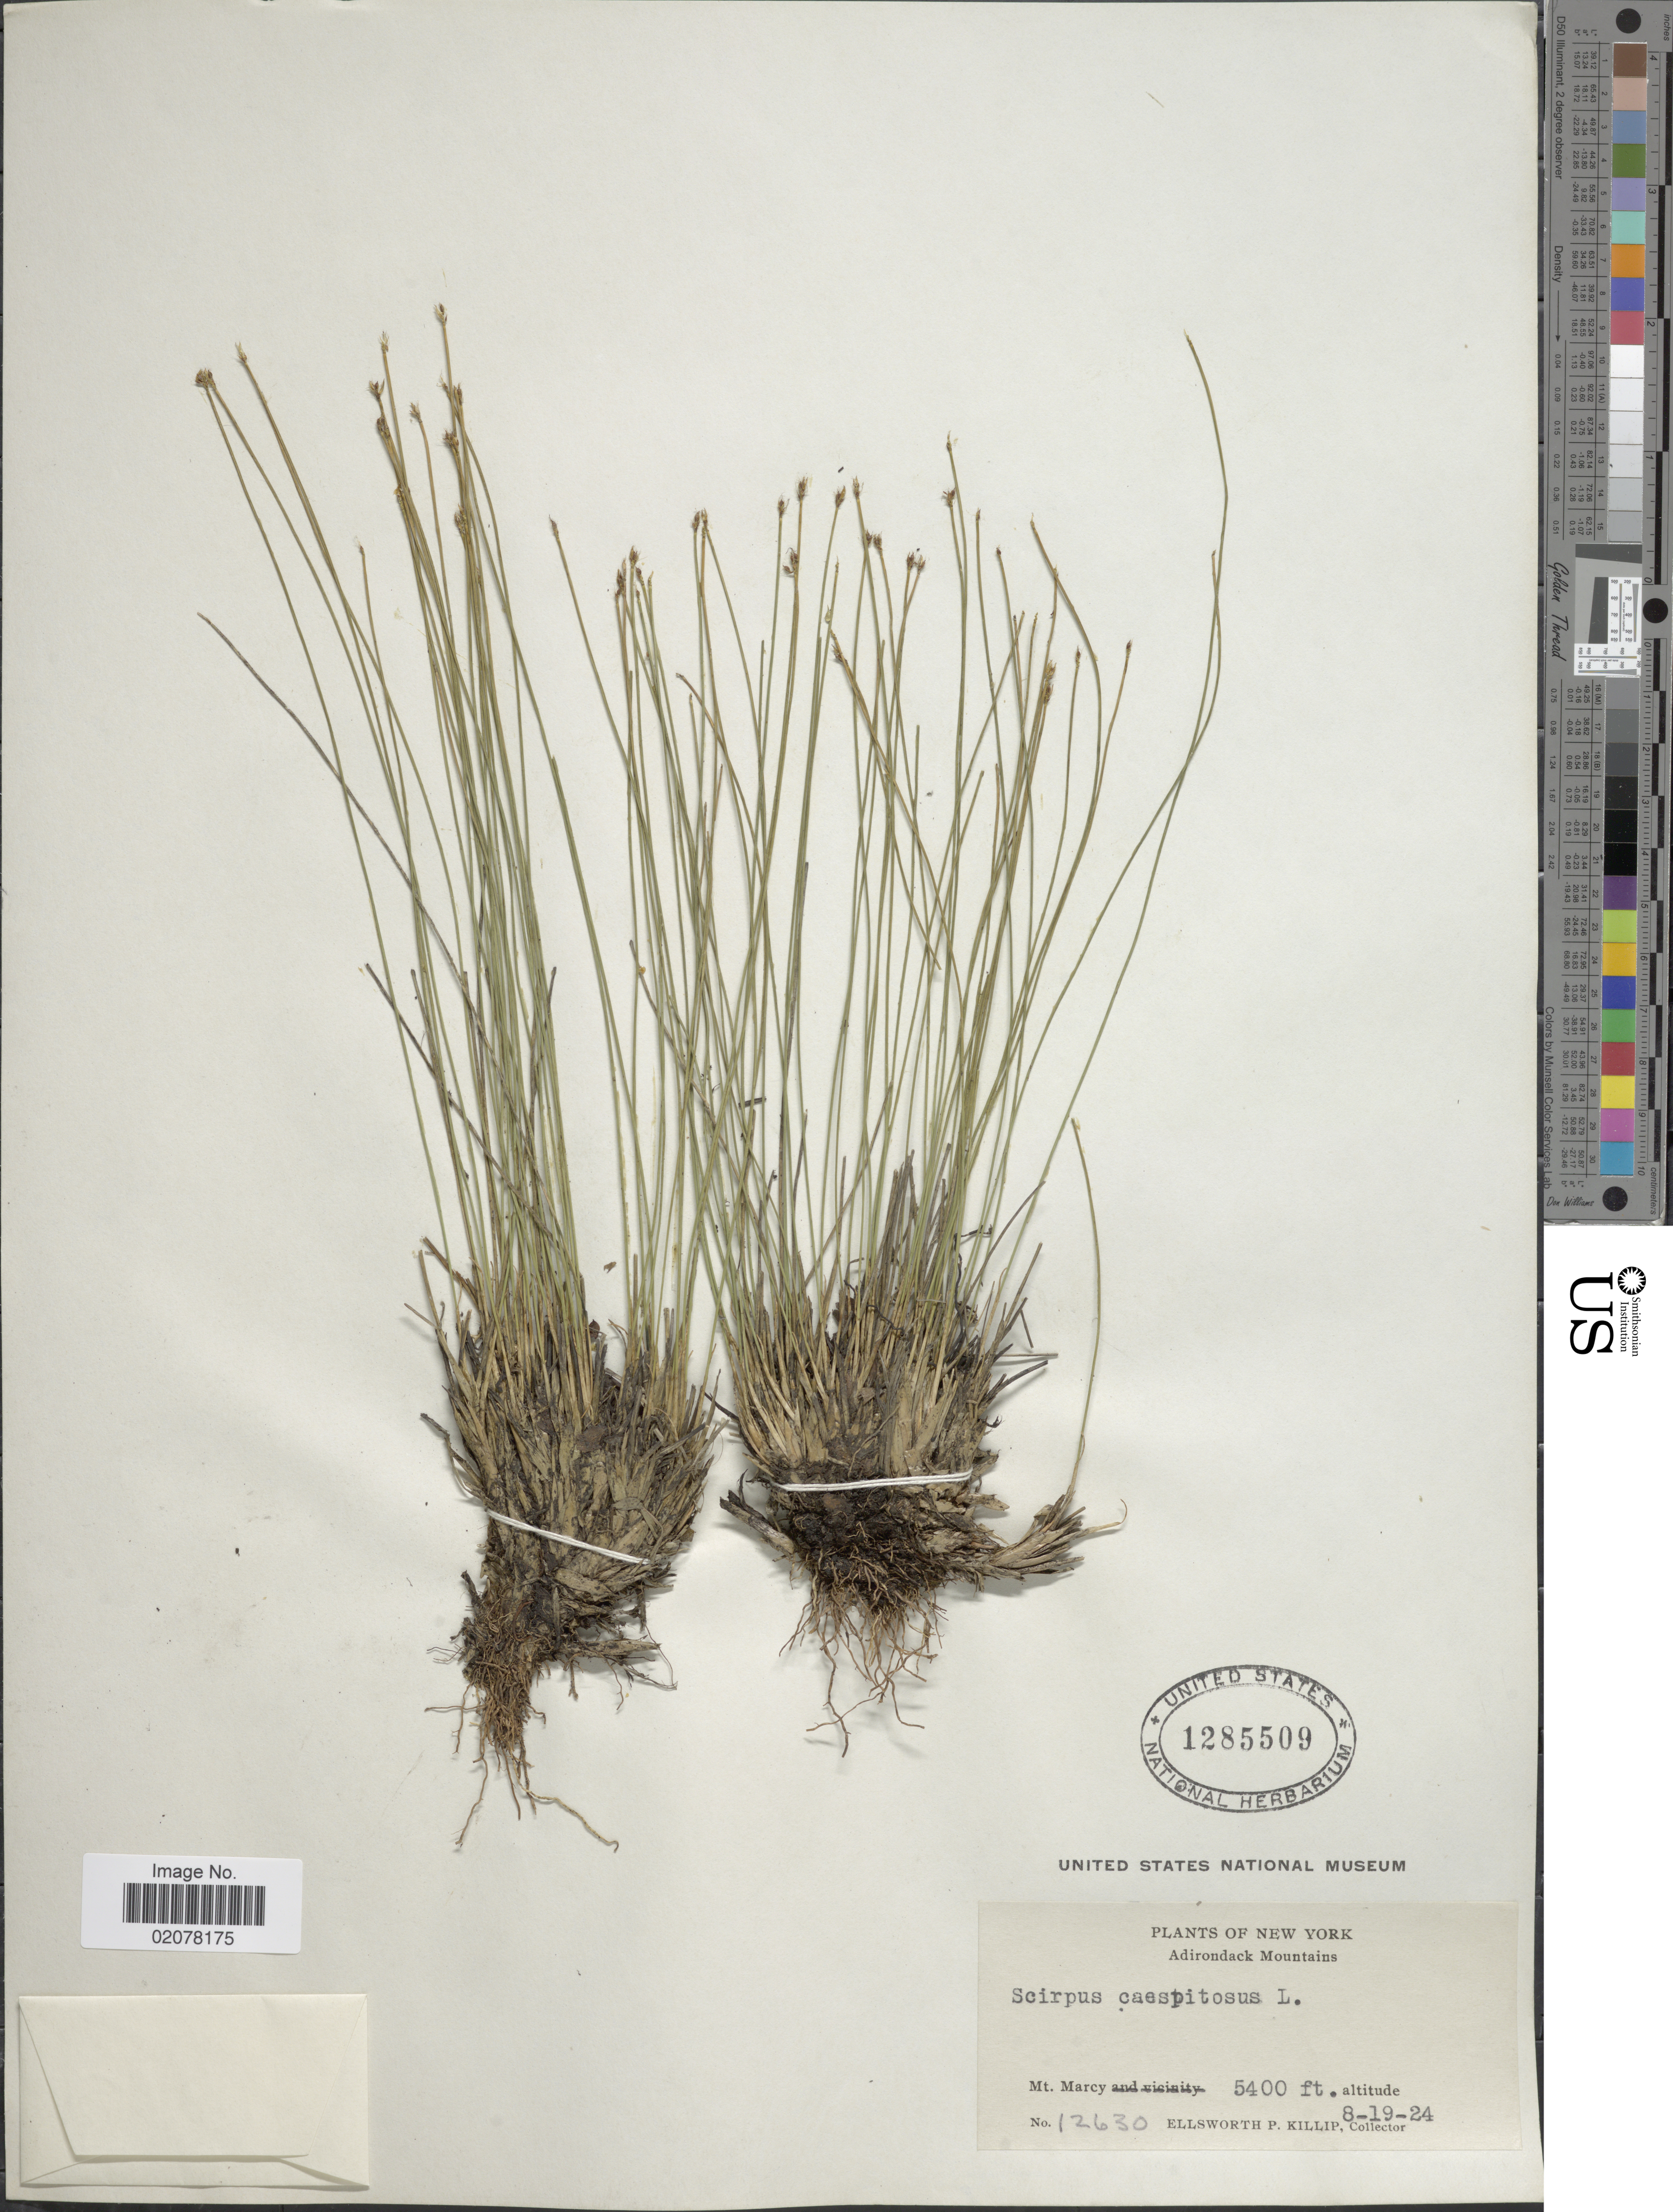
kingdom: Plantae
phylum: Tracheophyta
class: Liliopsida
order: Poales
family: Cyperaceae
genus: Trichophorum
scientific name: Trichophorum cespitosum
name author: (L.) Hartm.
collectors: E. P. Killip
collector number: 12630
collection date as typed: Transcribed d/m/y: 19/8/24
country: United States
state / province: New York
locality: Adirondack Mountains, Mt. Marcy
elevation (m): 1646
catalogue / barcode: US 1285509